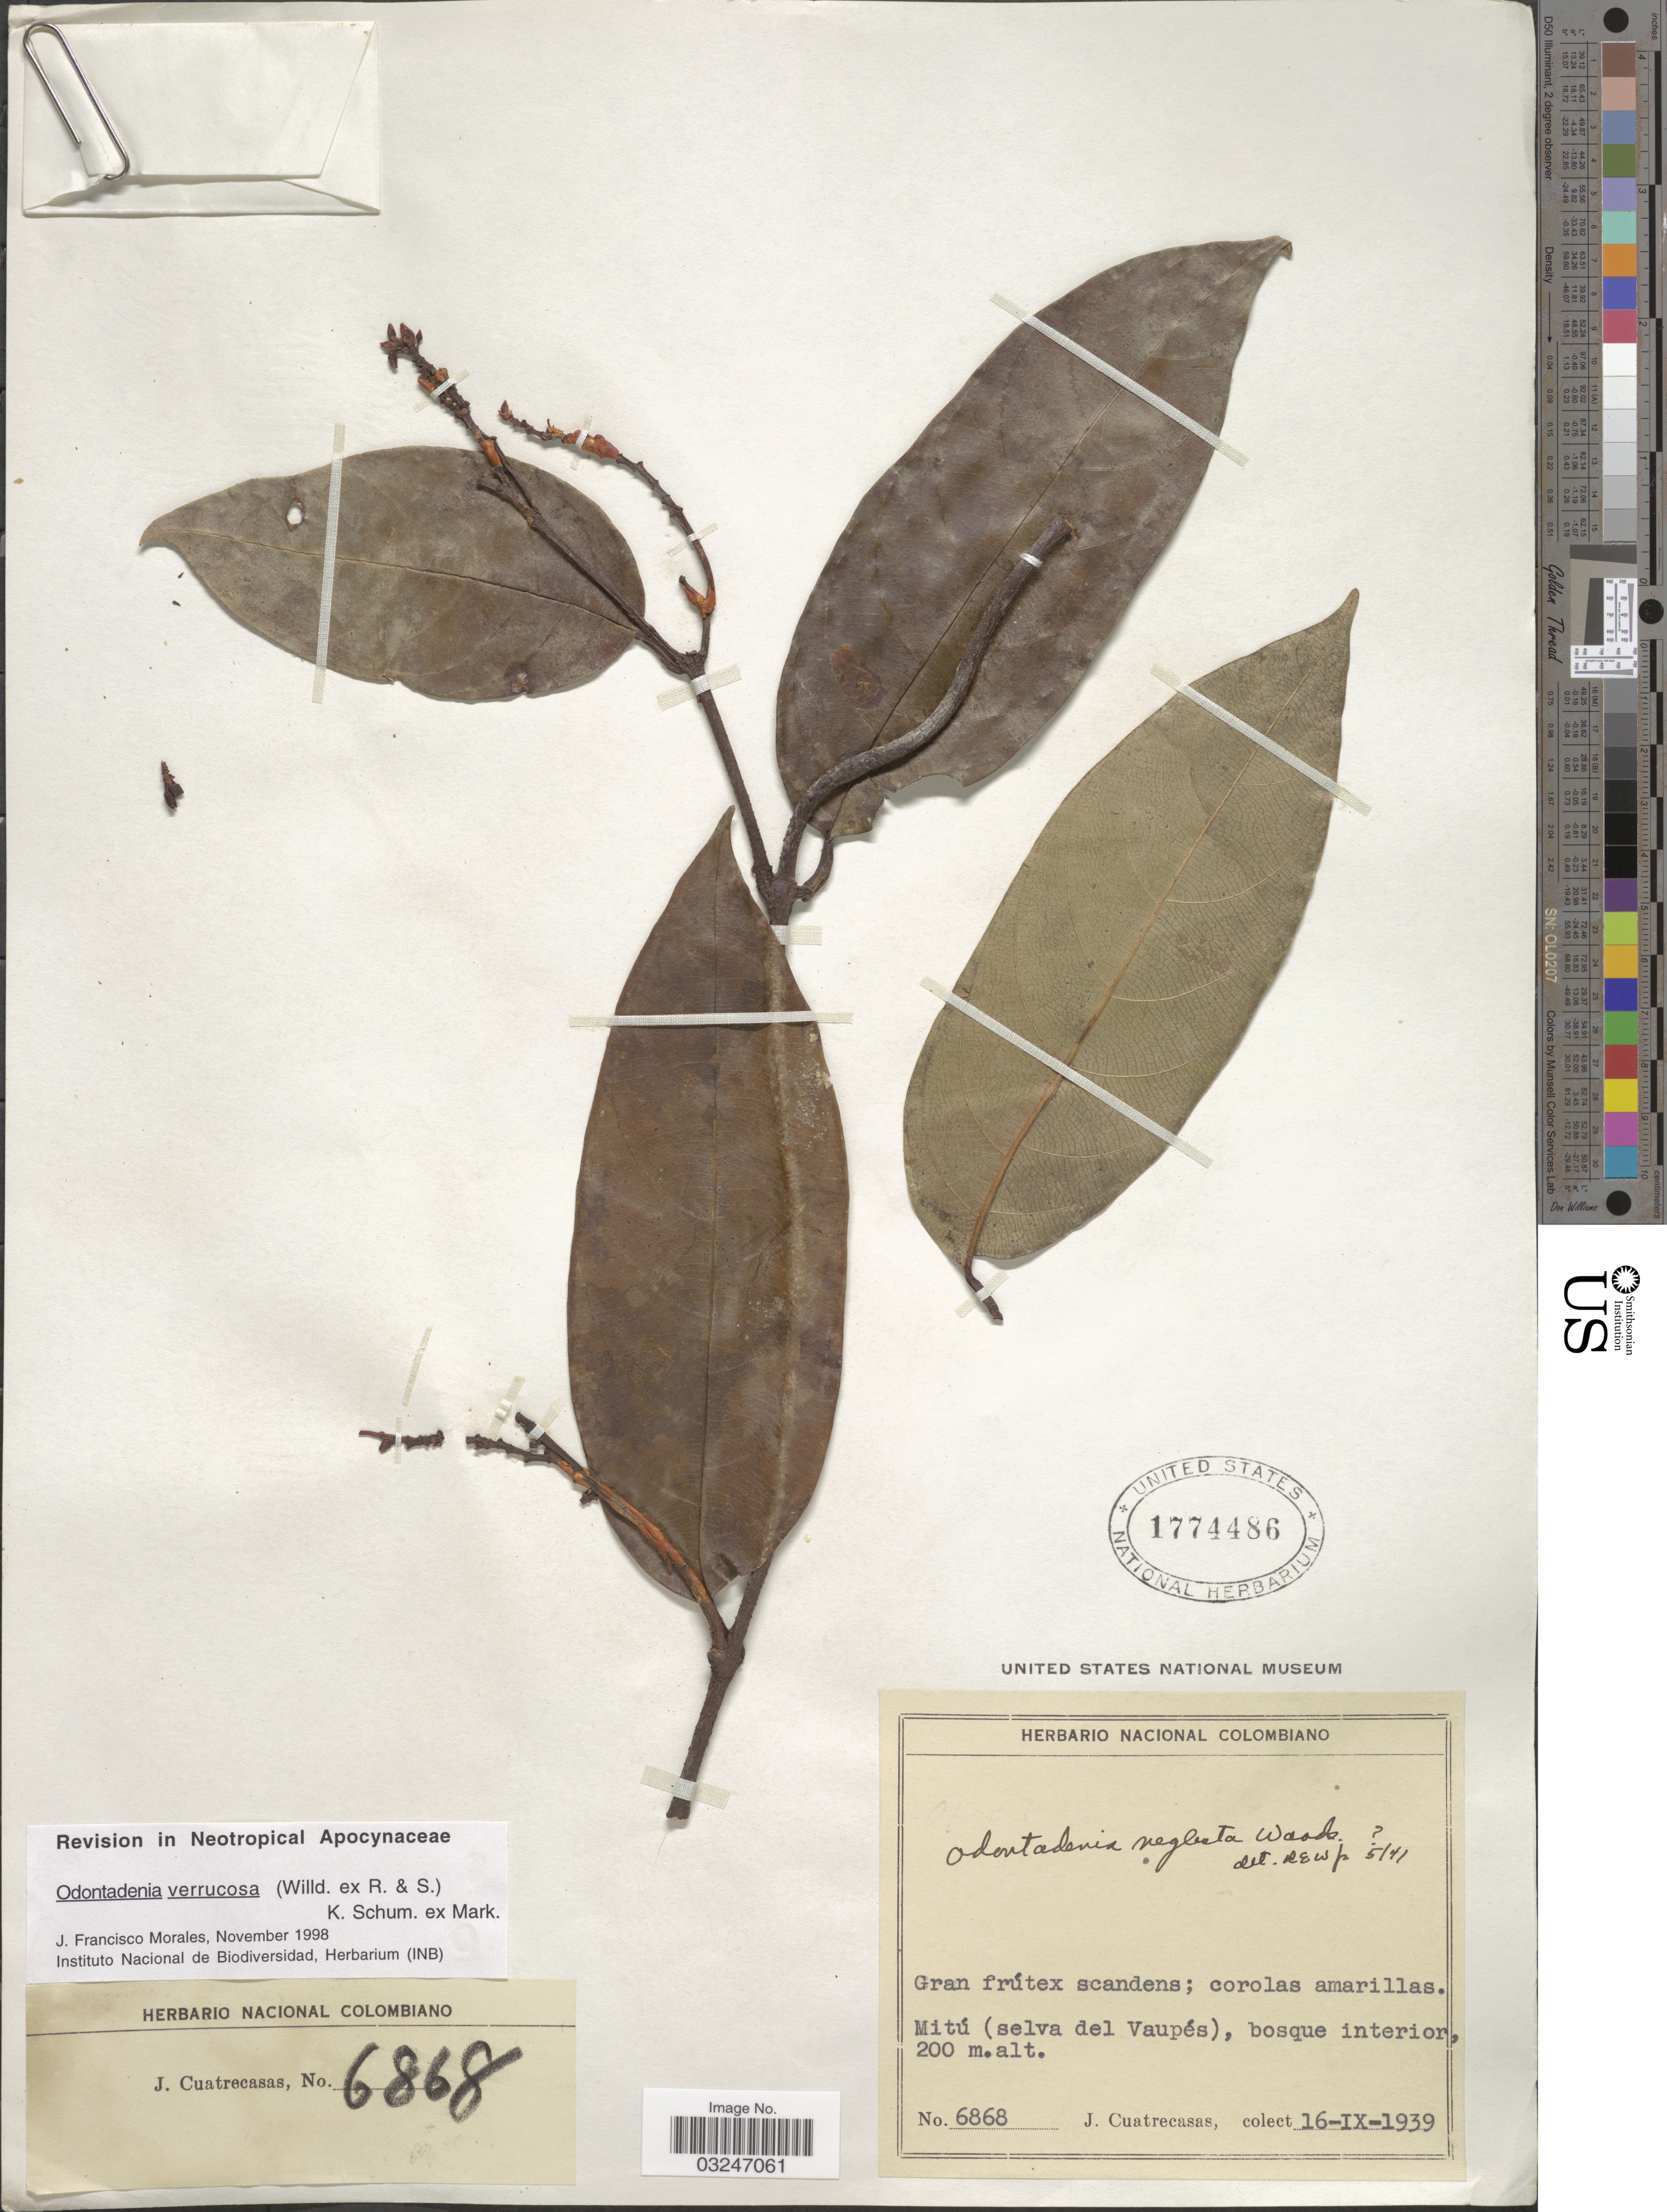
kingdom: Plantae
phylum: Tracheophyta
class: Magnoliopsida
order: Gentianales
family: Apocynaceae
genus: Odontadenia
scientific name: Odontadenia verrucosa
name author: (Willd. ex Roem. & Schult.) K. Schum. ex Markgr.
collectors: J. Cuatrecasas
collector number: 6868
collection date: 1939-09-16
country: Colombia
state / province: Vaupés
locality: Mitú (selva del Vaupés), bosque interior.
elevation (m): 200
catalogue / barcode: US 1774486